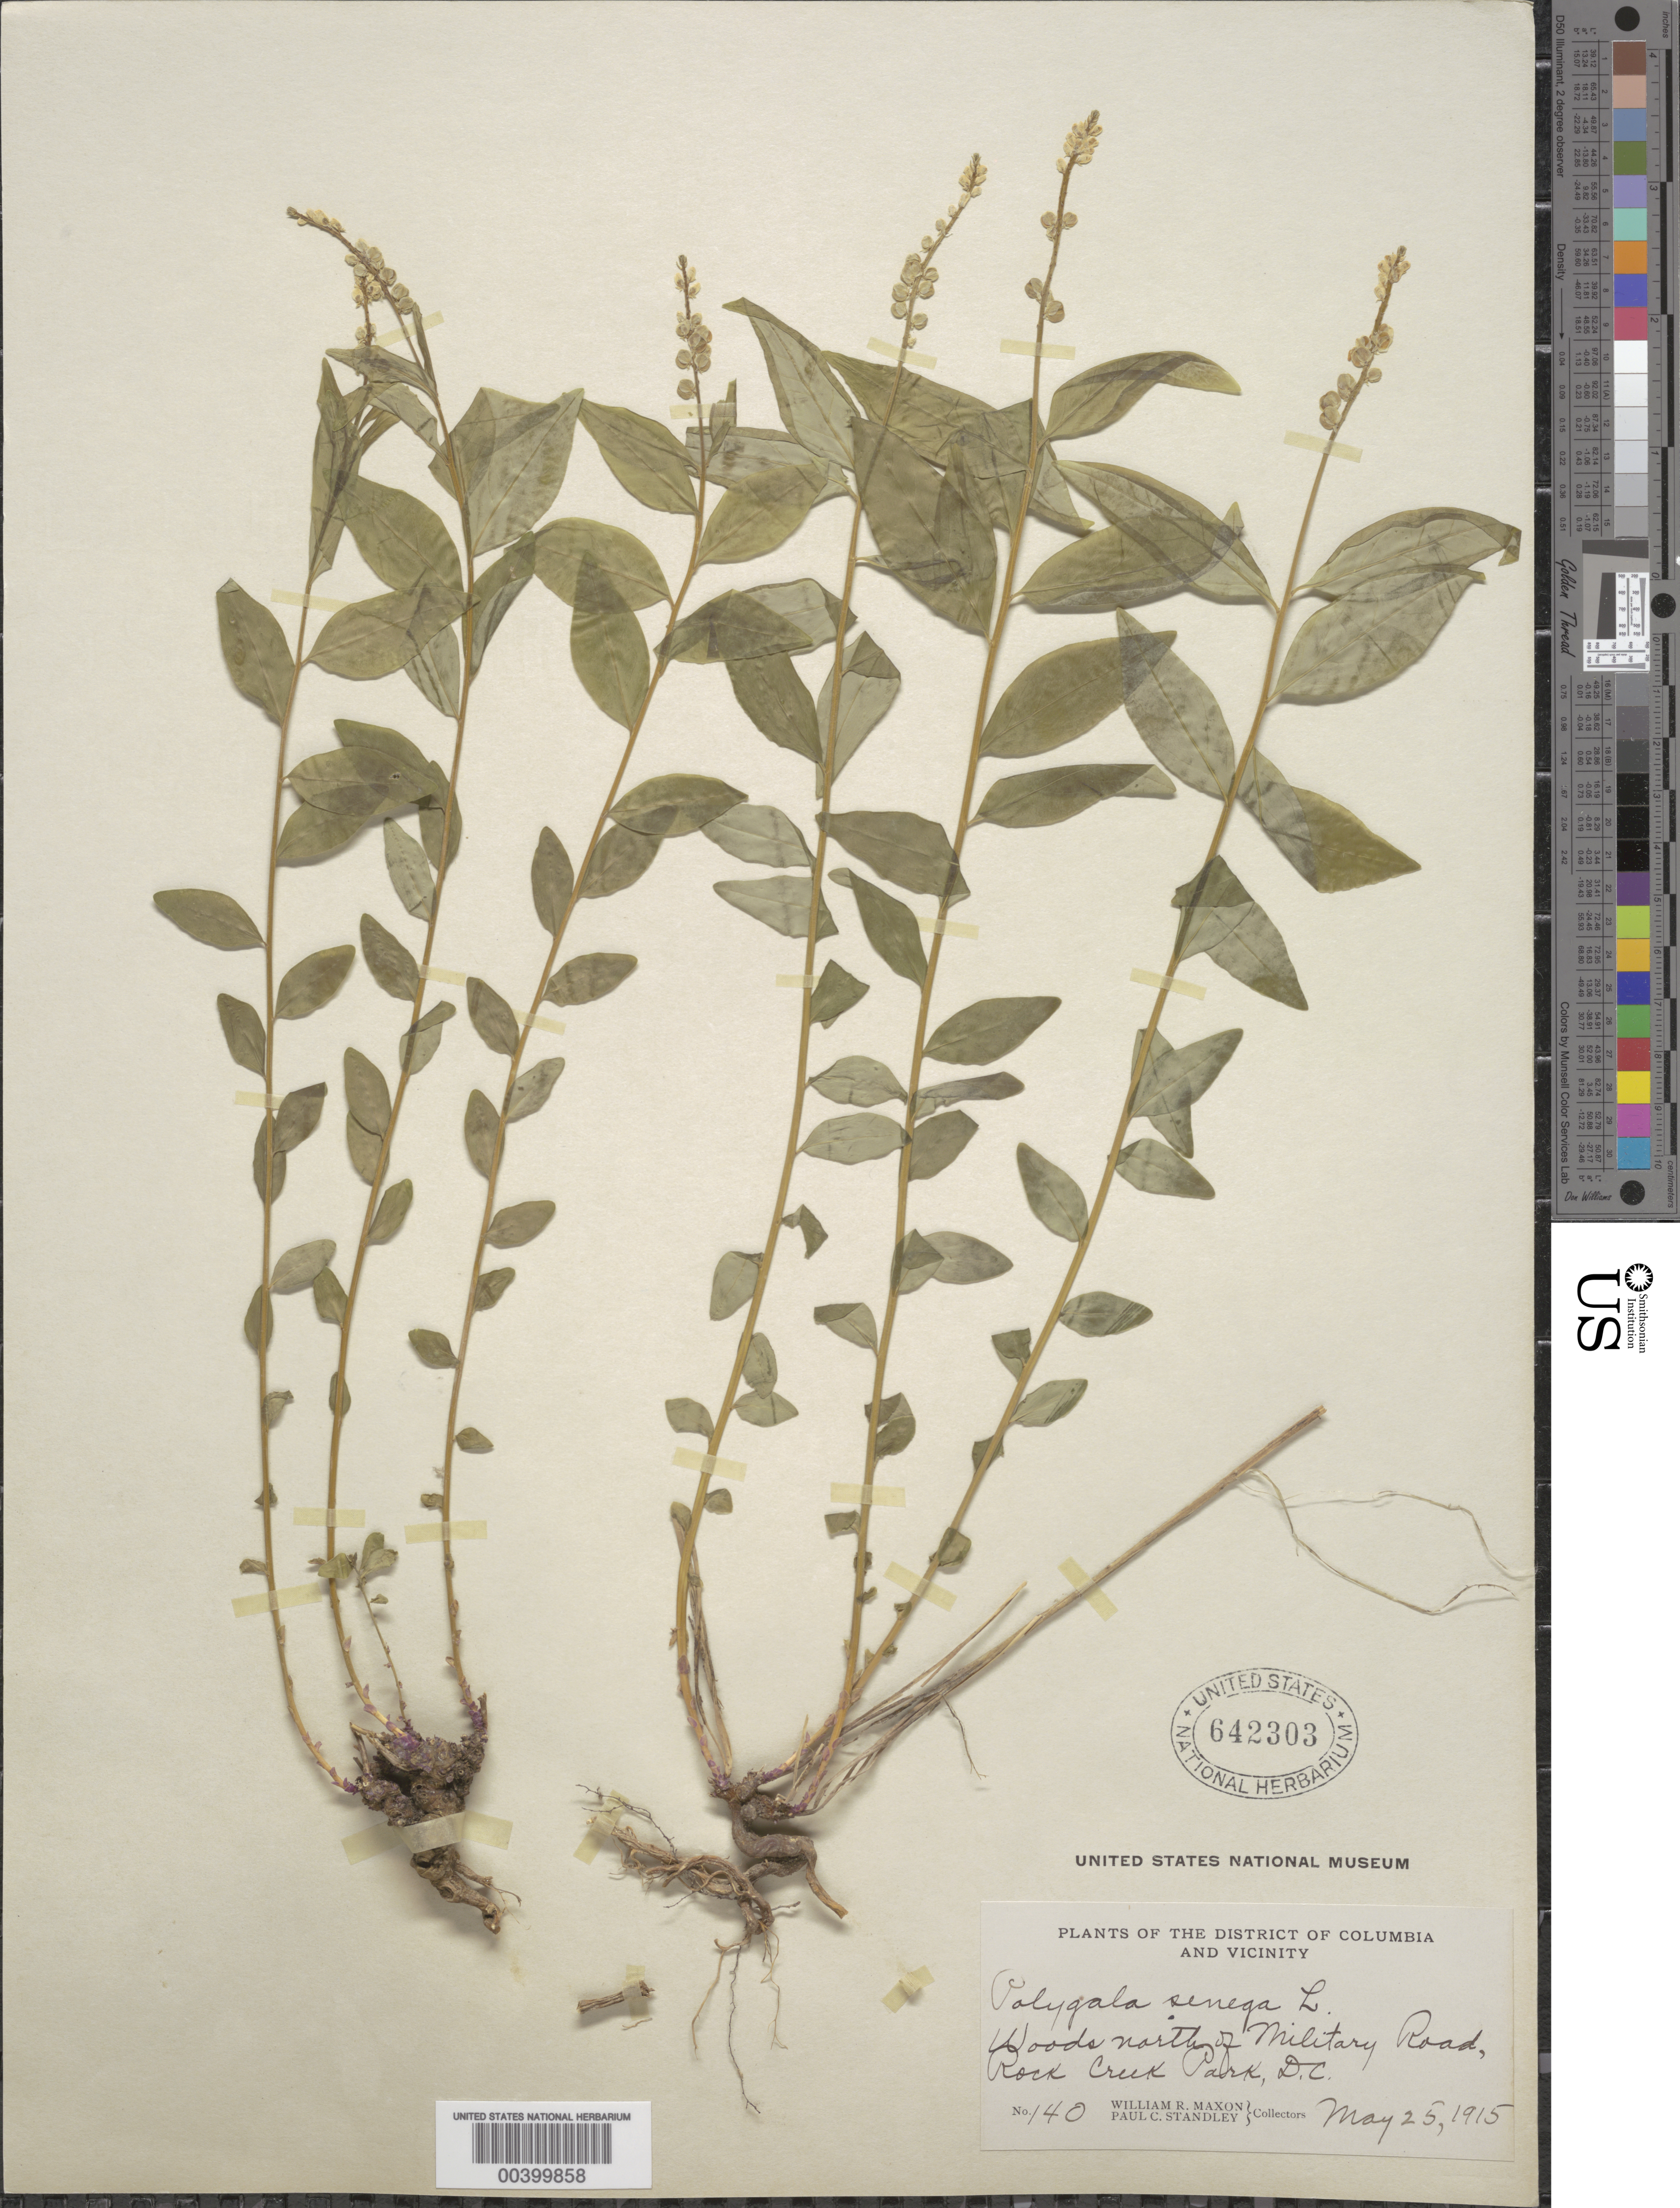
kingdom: Plantae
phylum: Tracheophyta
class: Magnoliopsida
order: Fabales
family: Polygalaceae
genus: Polygala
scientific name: Polygala senega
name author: L.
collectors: W. R. Maxon & P. C. Standley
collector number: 140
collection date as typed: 25 May 1915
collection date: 1915-05-25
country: United States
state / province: District of Columbia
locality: North of Military Rd., Rock Creek Park Rock Creek Park and Vicinity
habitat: Woods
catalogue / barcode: US 642303